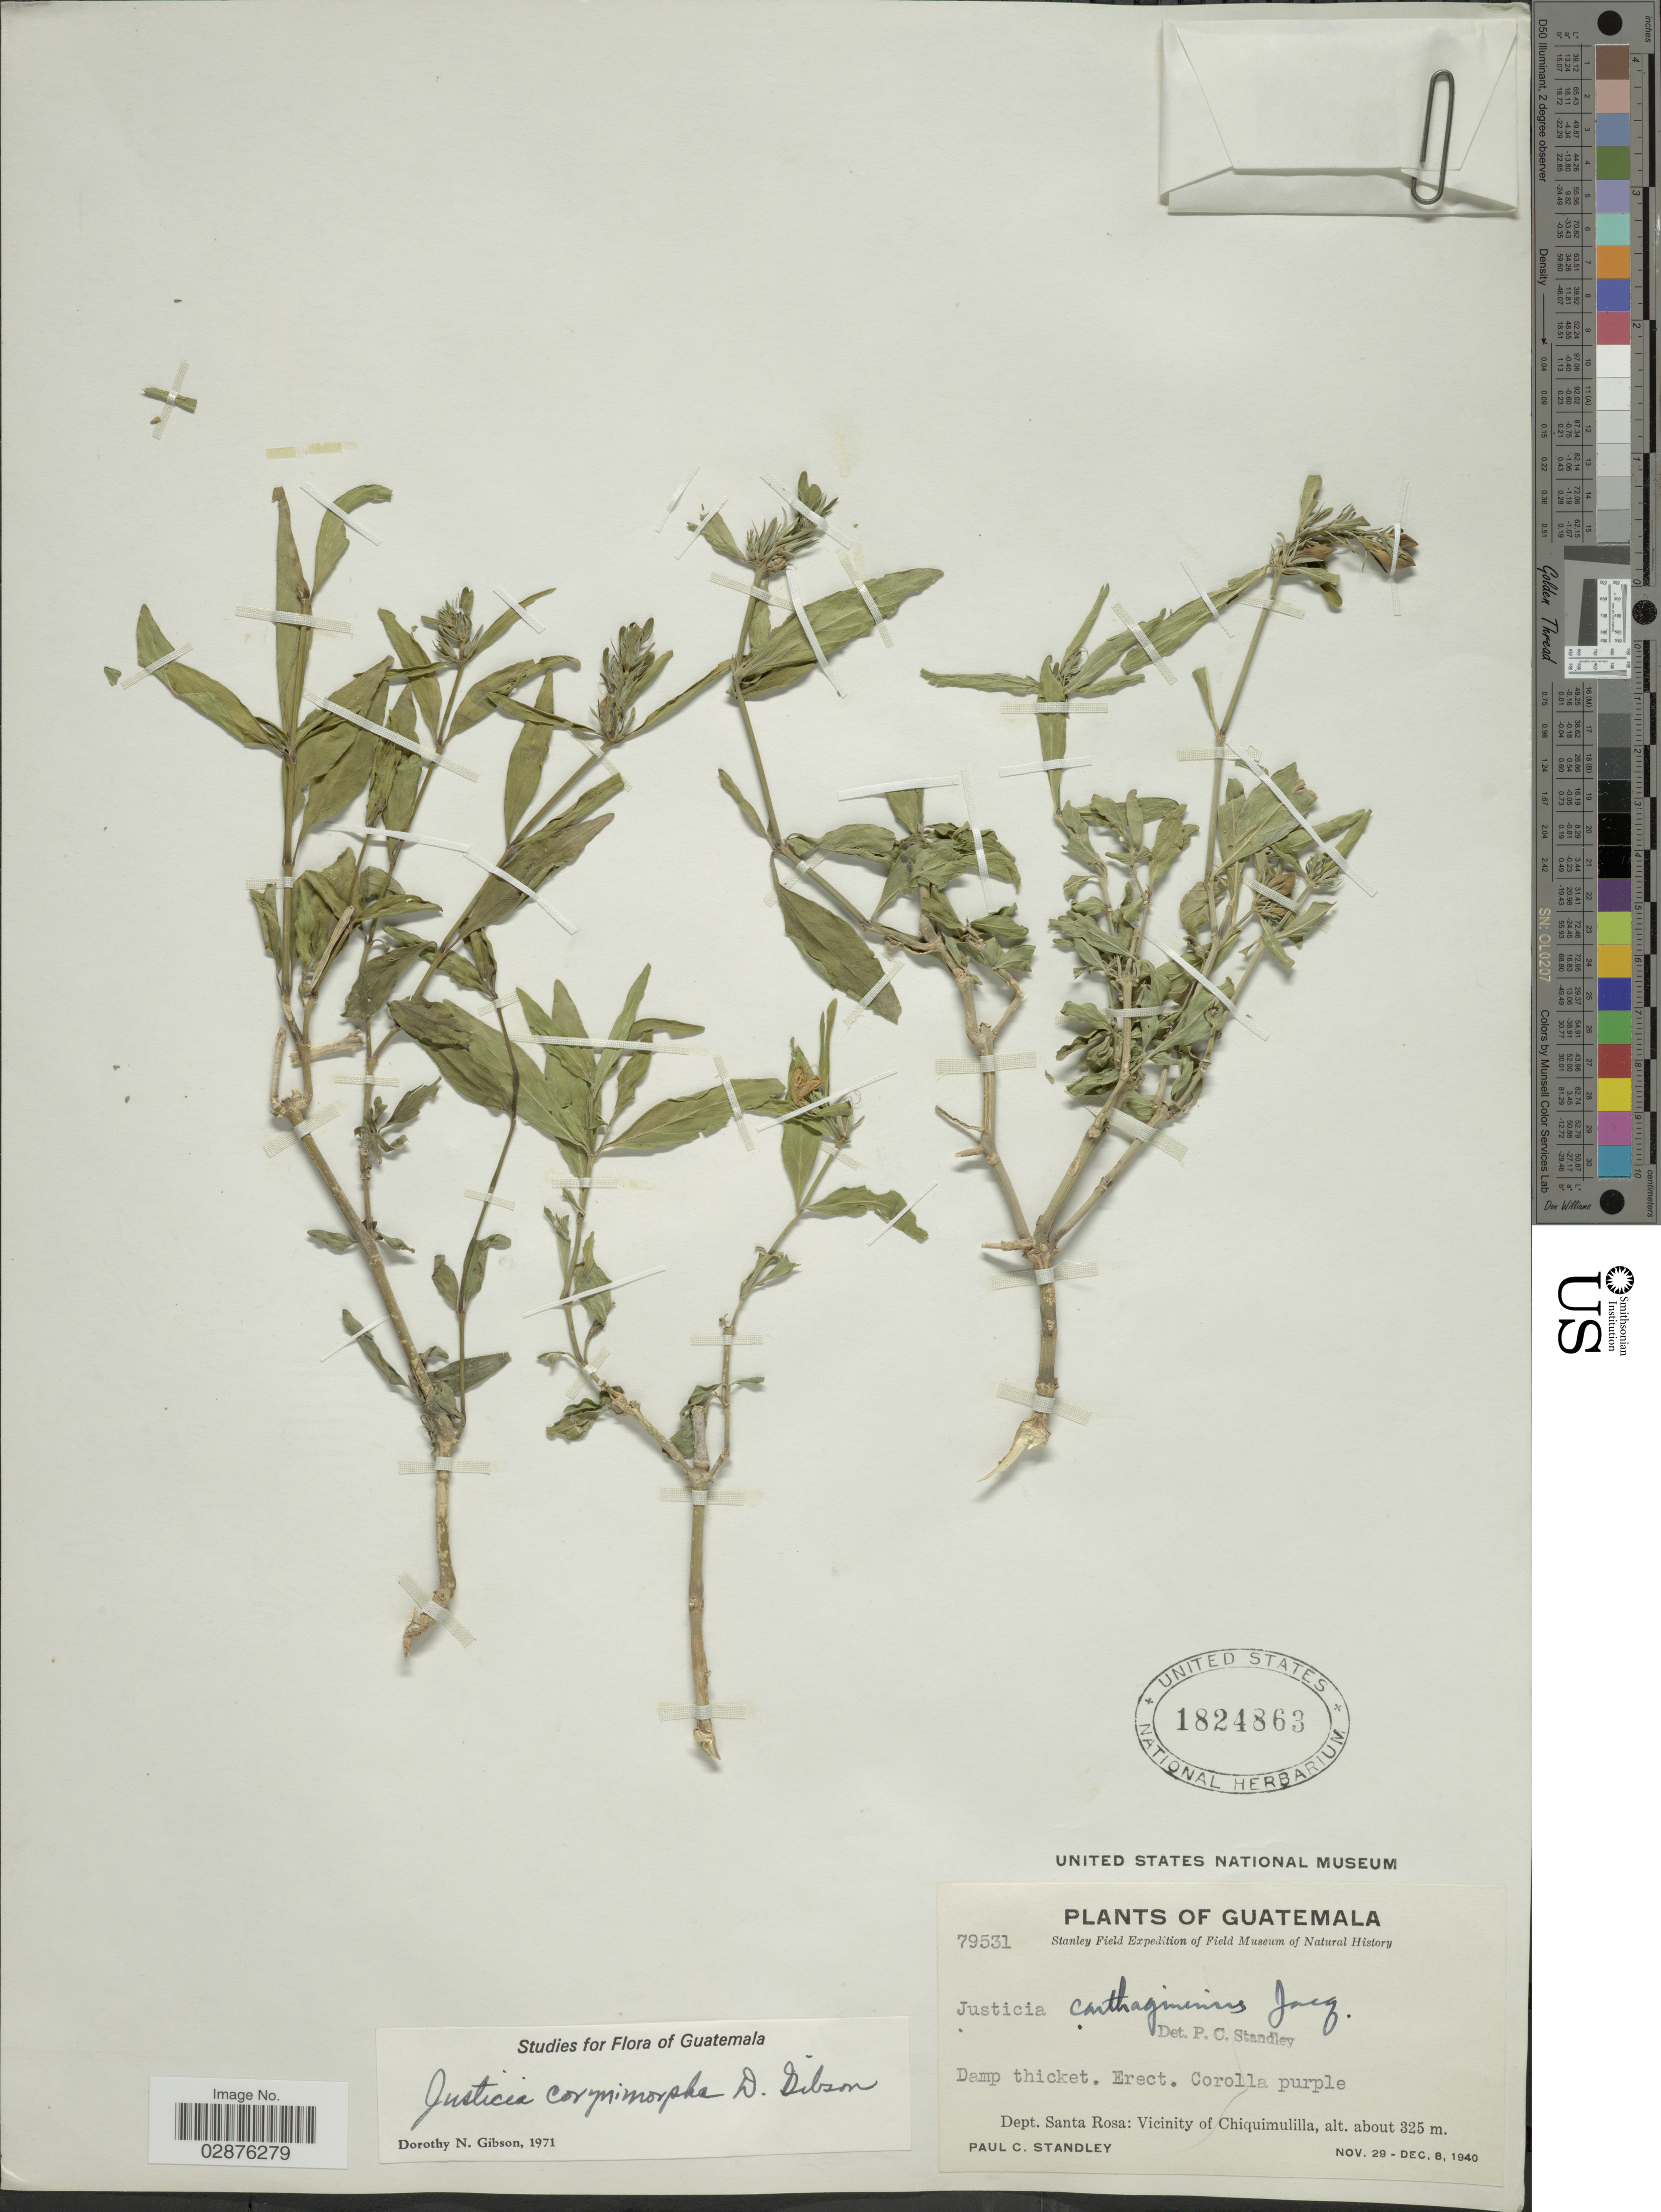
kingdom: Plantae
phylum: Tracheophyta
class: Magnoliopsida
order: Lamiales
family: Acanthaceae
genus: Justicia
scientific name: Justicia corynimorpha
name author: D.N. Gibson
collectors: P. C. Standley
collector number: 79531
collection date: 1940-11-29/1940-12-08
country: Guatemala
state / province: Santa Rosa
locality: Dept. Santa Rosa: Vicinity of Chiquimulilla.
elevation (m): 325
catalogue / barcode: US 1824863